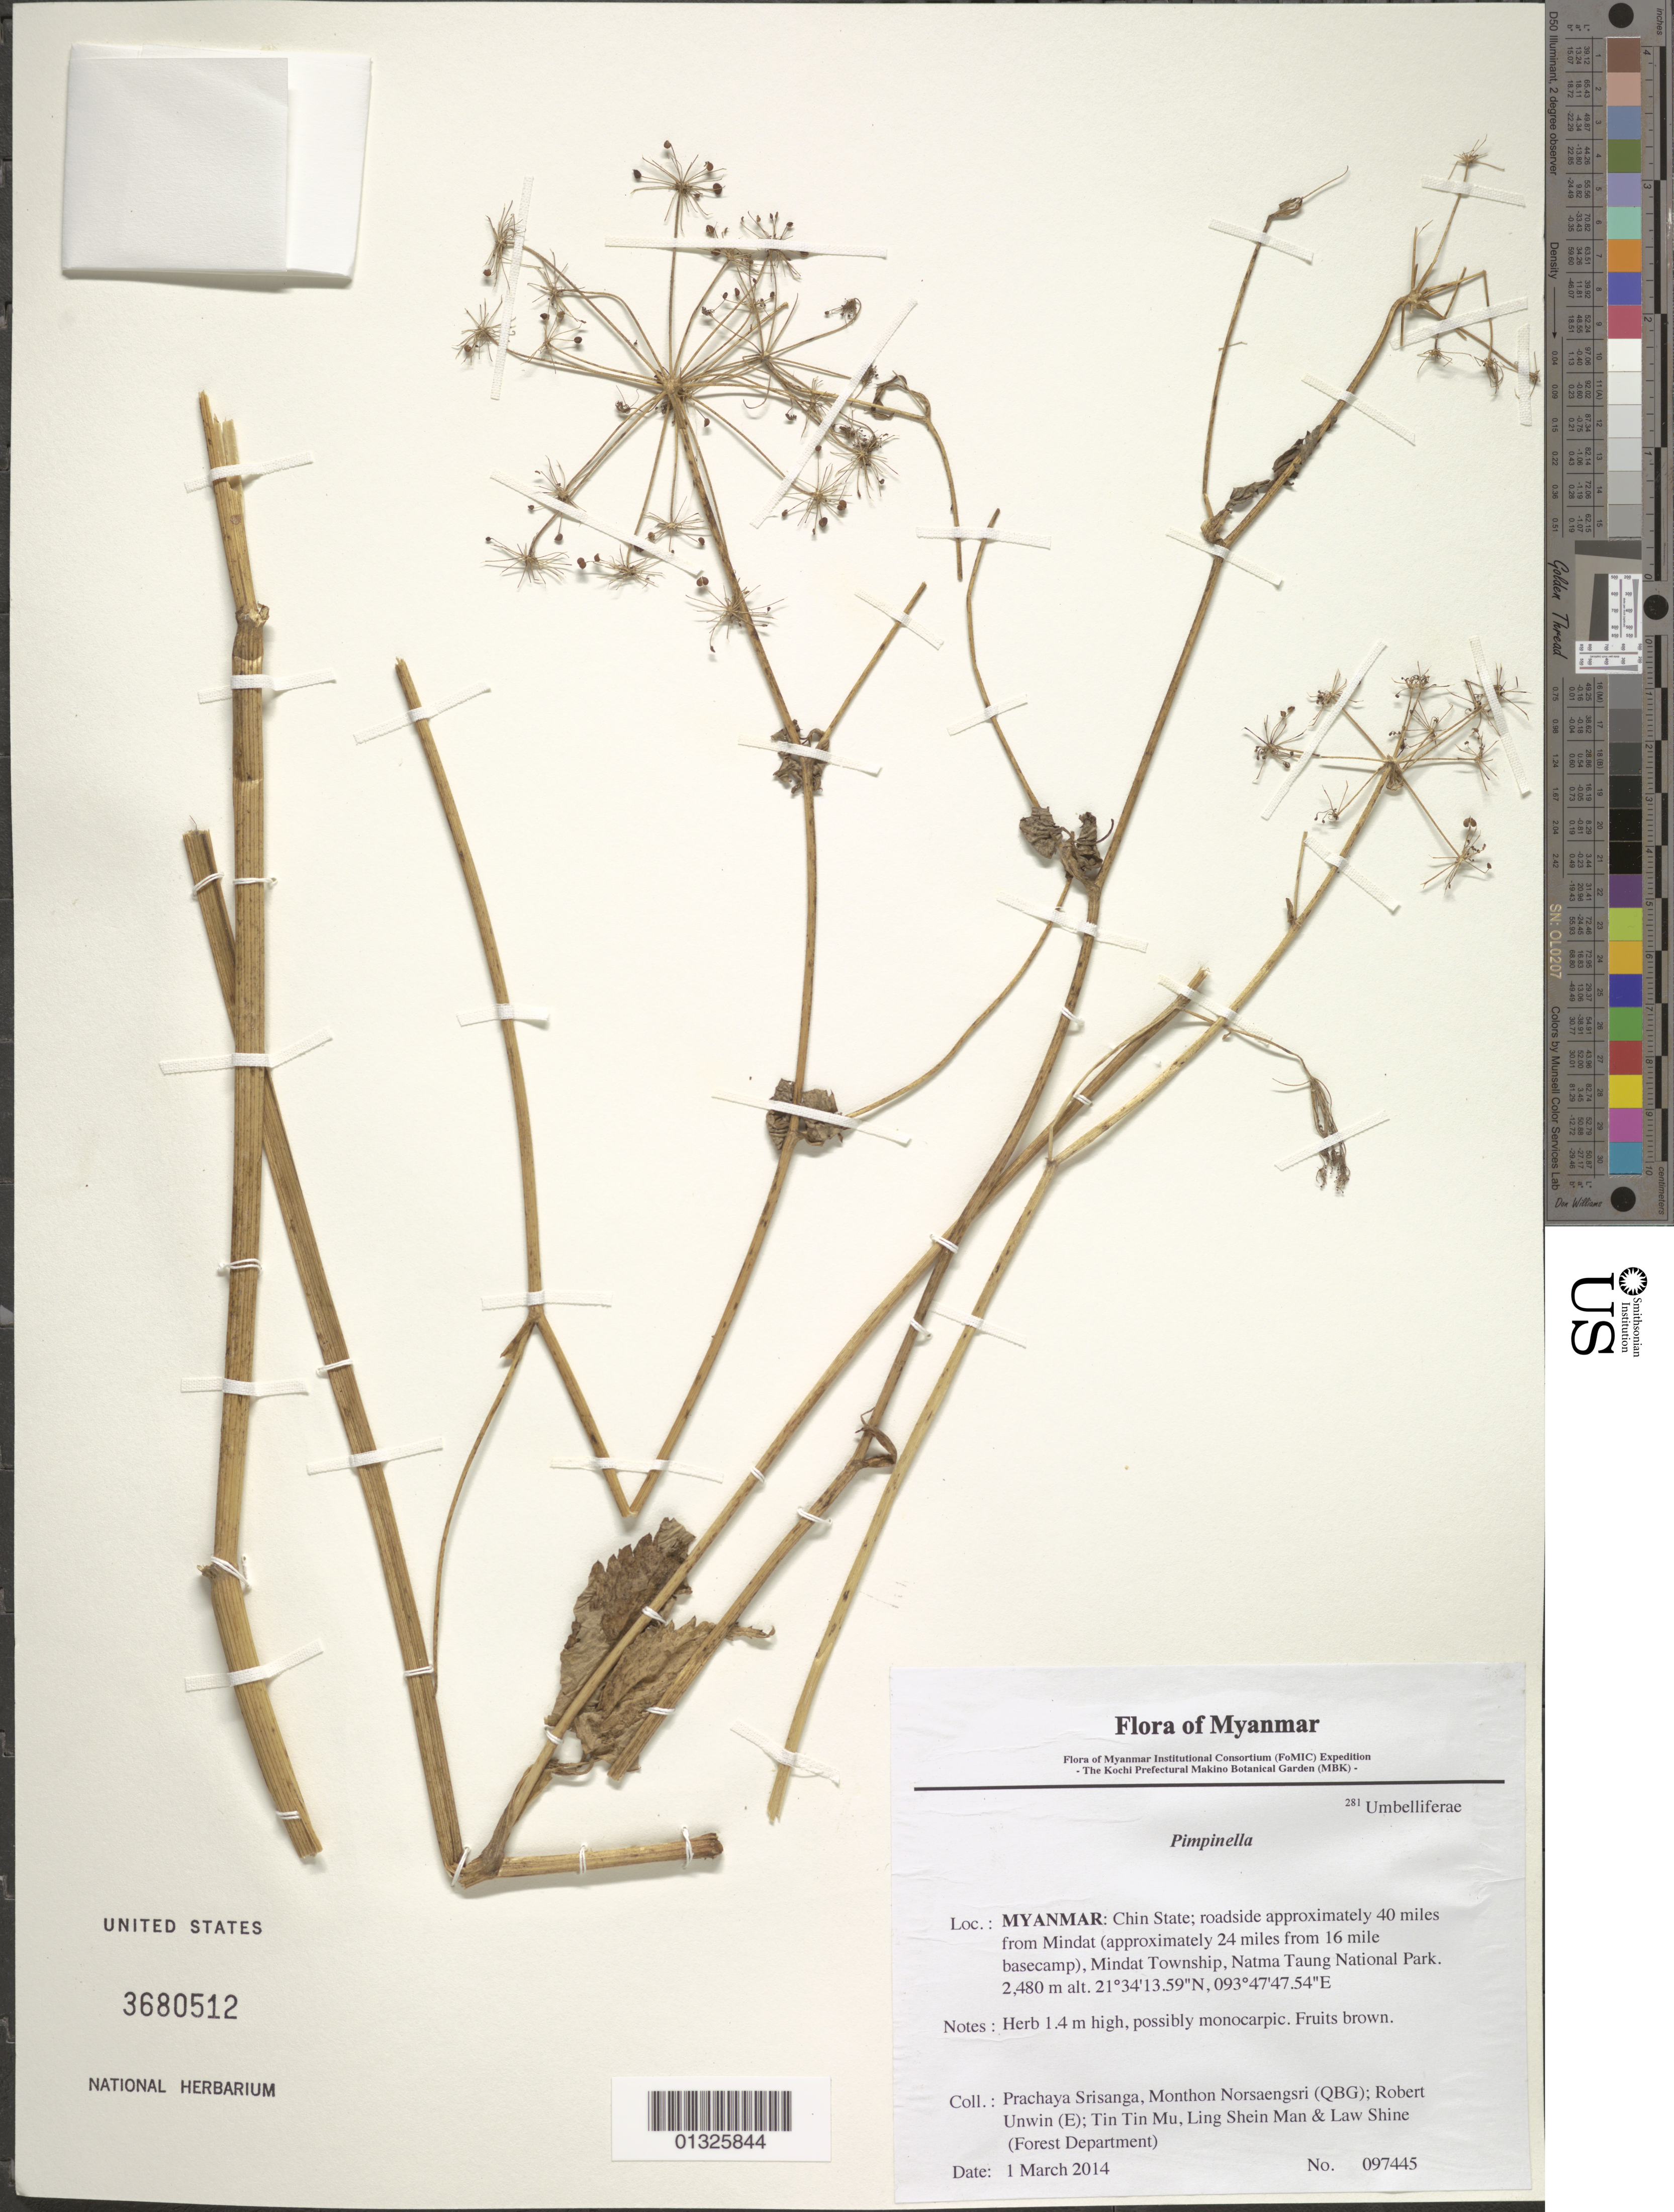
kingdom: Plantae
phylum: Tracheophyta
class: Magnoliopsida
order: Apiales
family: Apiaceae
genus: Pimpinella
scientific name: Pimpinella sp.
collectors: P. Srisanga, M. Norsaengsri, R. Unwin, Tin Tin Mu, Ling Shein Man & L. Shine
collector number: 97445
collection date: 2014-03-01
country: Myanmar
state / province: Chin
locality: Roadside approximately 40 miles from Mindat (approximately 24 miles from 16 mile basecamp), Mindat Township, Natma Taung National Park.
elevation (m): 2480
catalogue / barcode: US 3680512